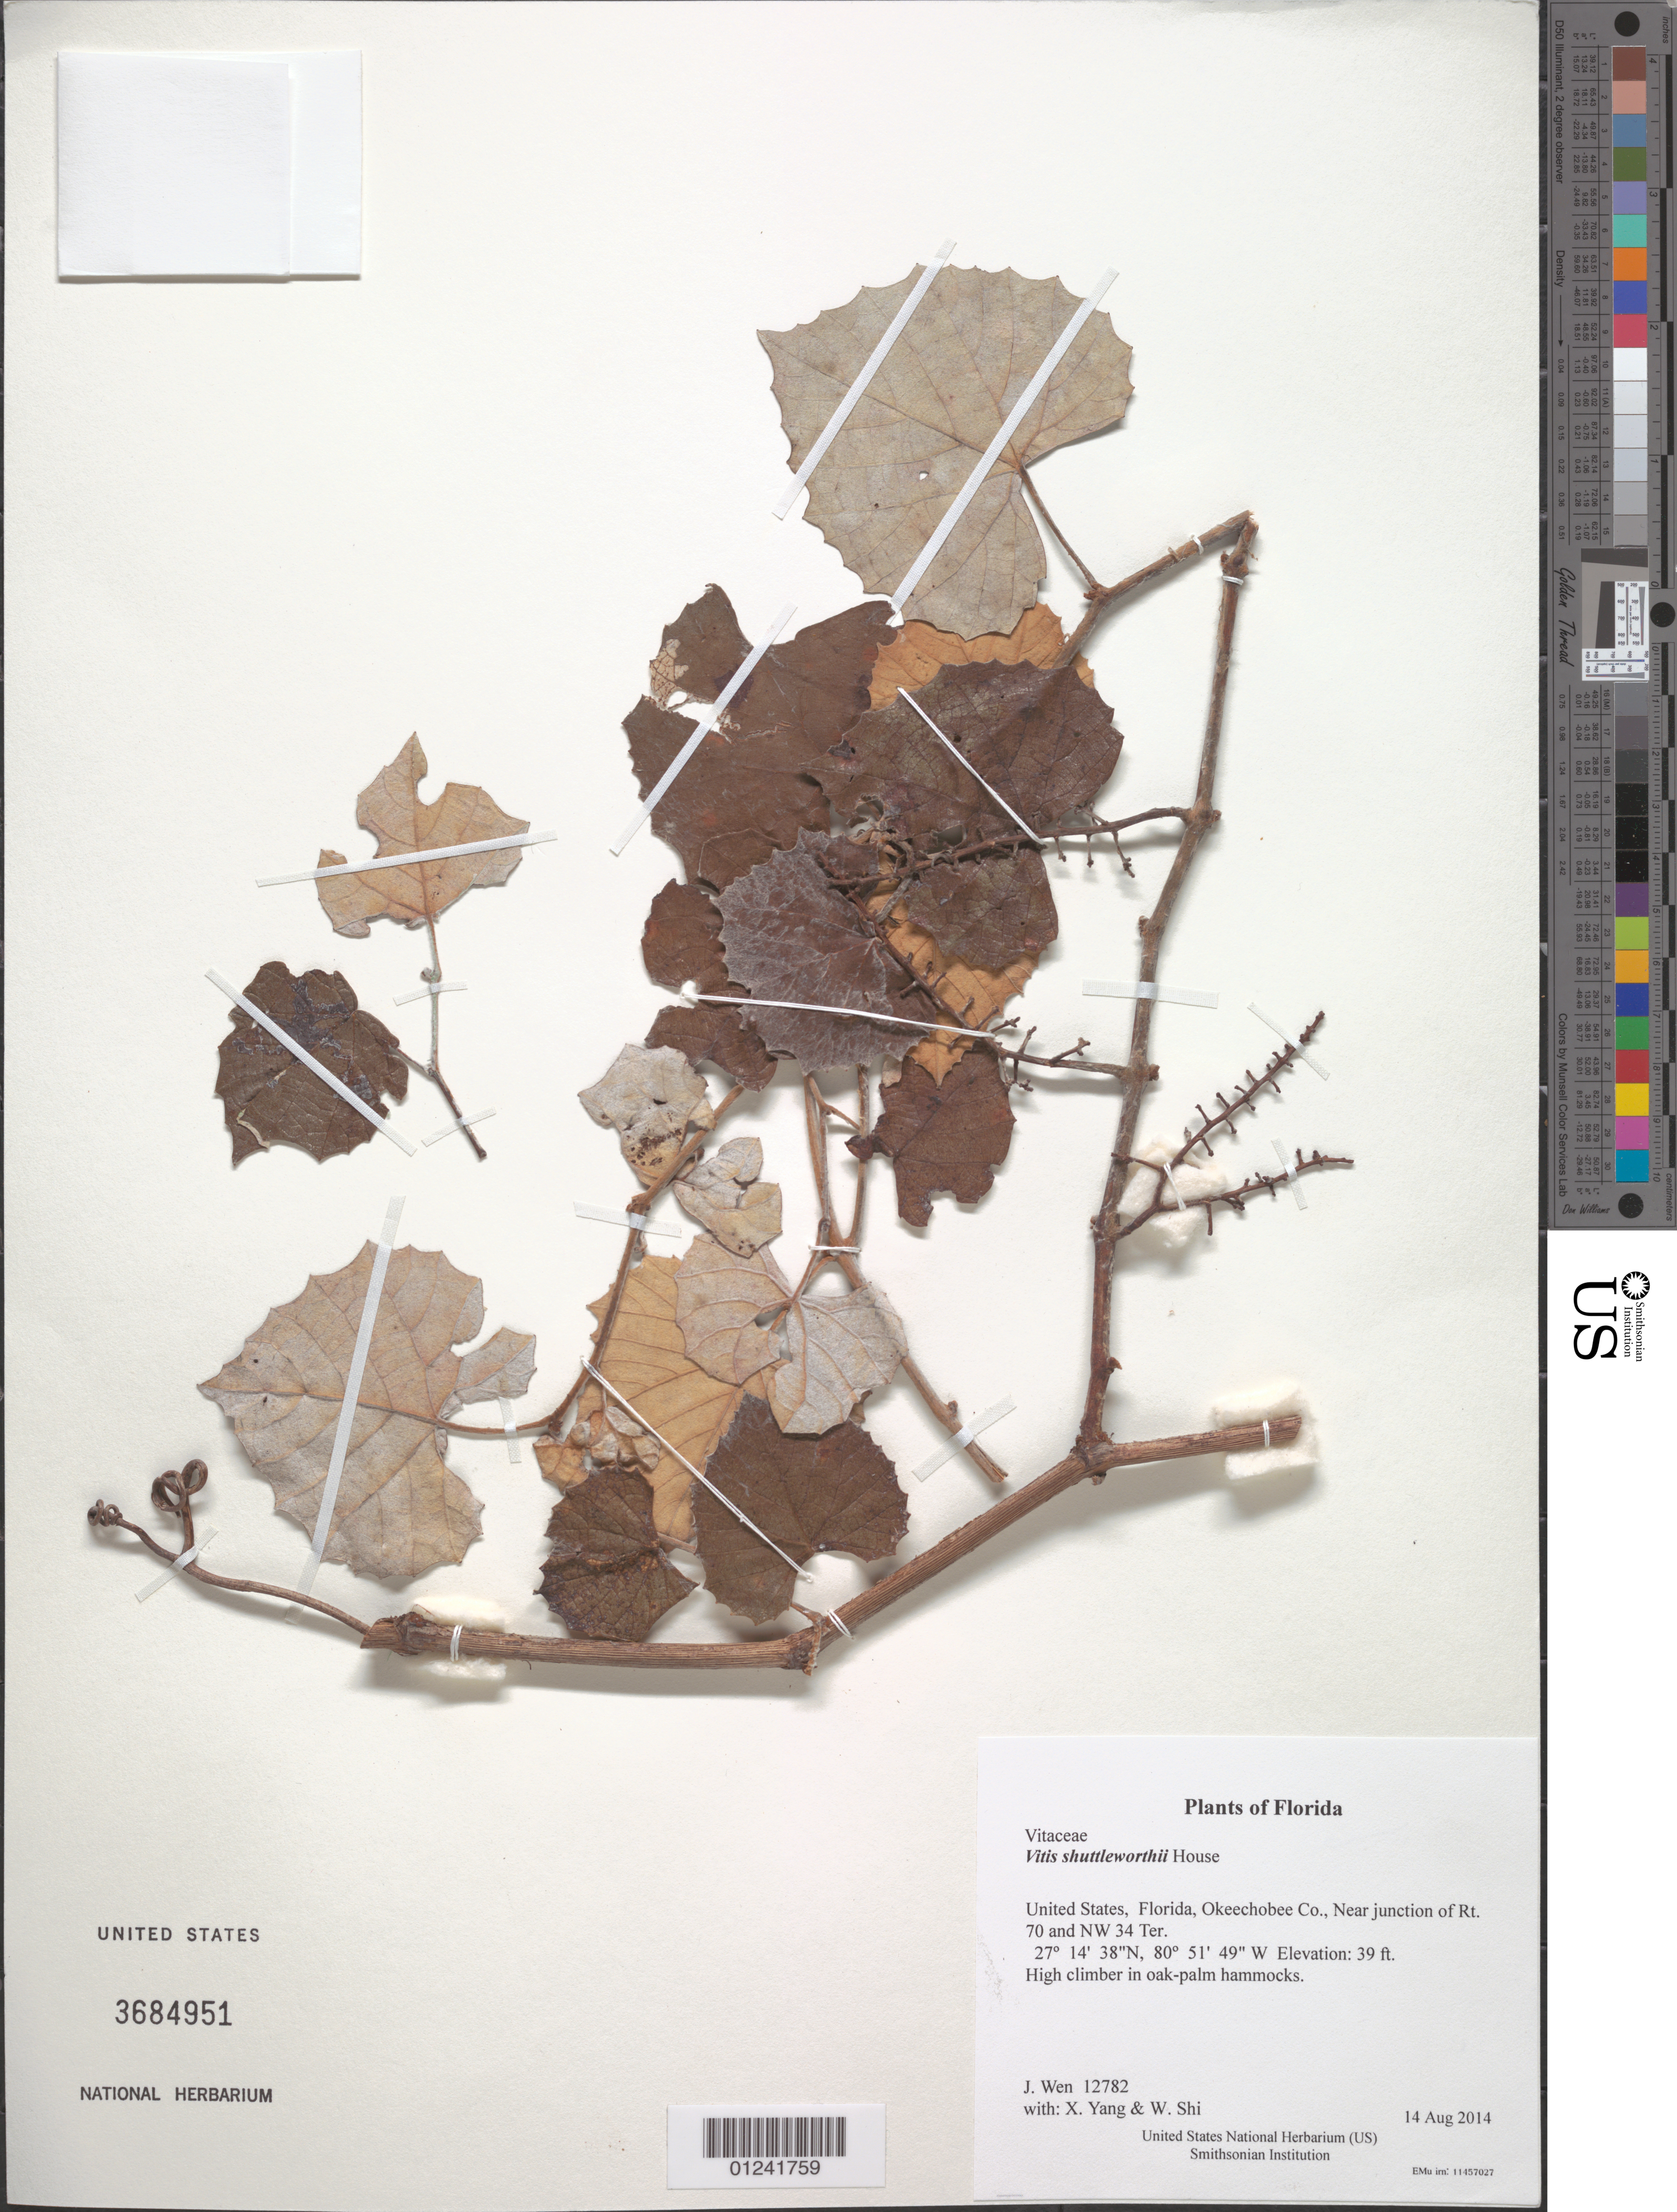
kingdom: Plantae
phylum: Tracheophyta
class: Magnoliopsida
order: Vitales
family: Vitaceae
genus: Vitis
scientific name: Vitis shuttleworthii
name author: House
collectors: J. Wen, X. Yang & W. Shi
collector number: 12782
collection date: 2014-08-14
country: United States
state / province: Florida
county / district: Okeechobee Co.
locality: Near junction of Rt. 70 and NW 34 Ter.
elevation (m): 12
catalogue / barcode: US 3684951